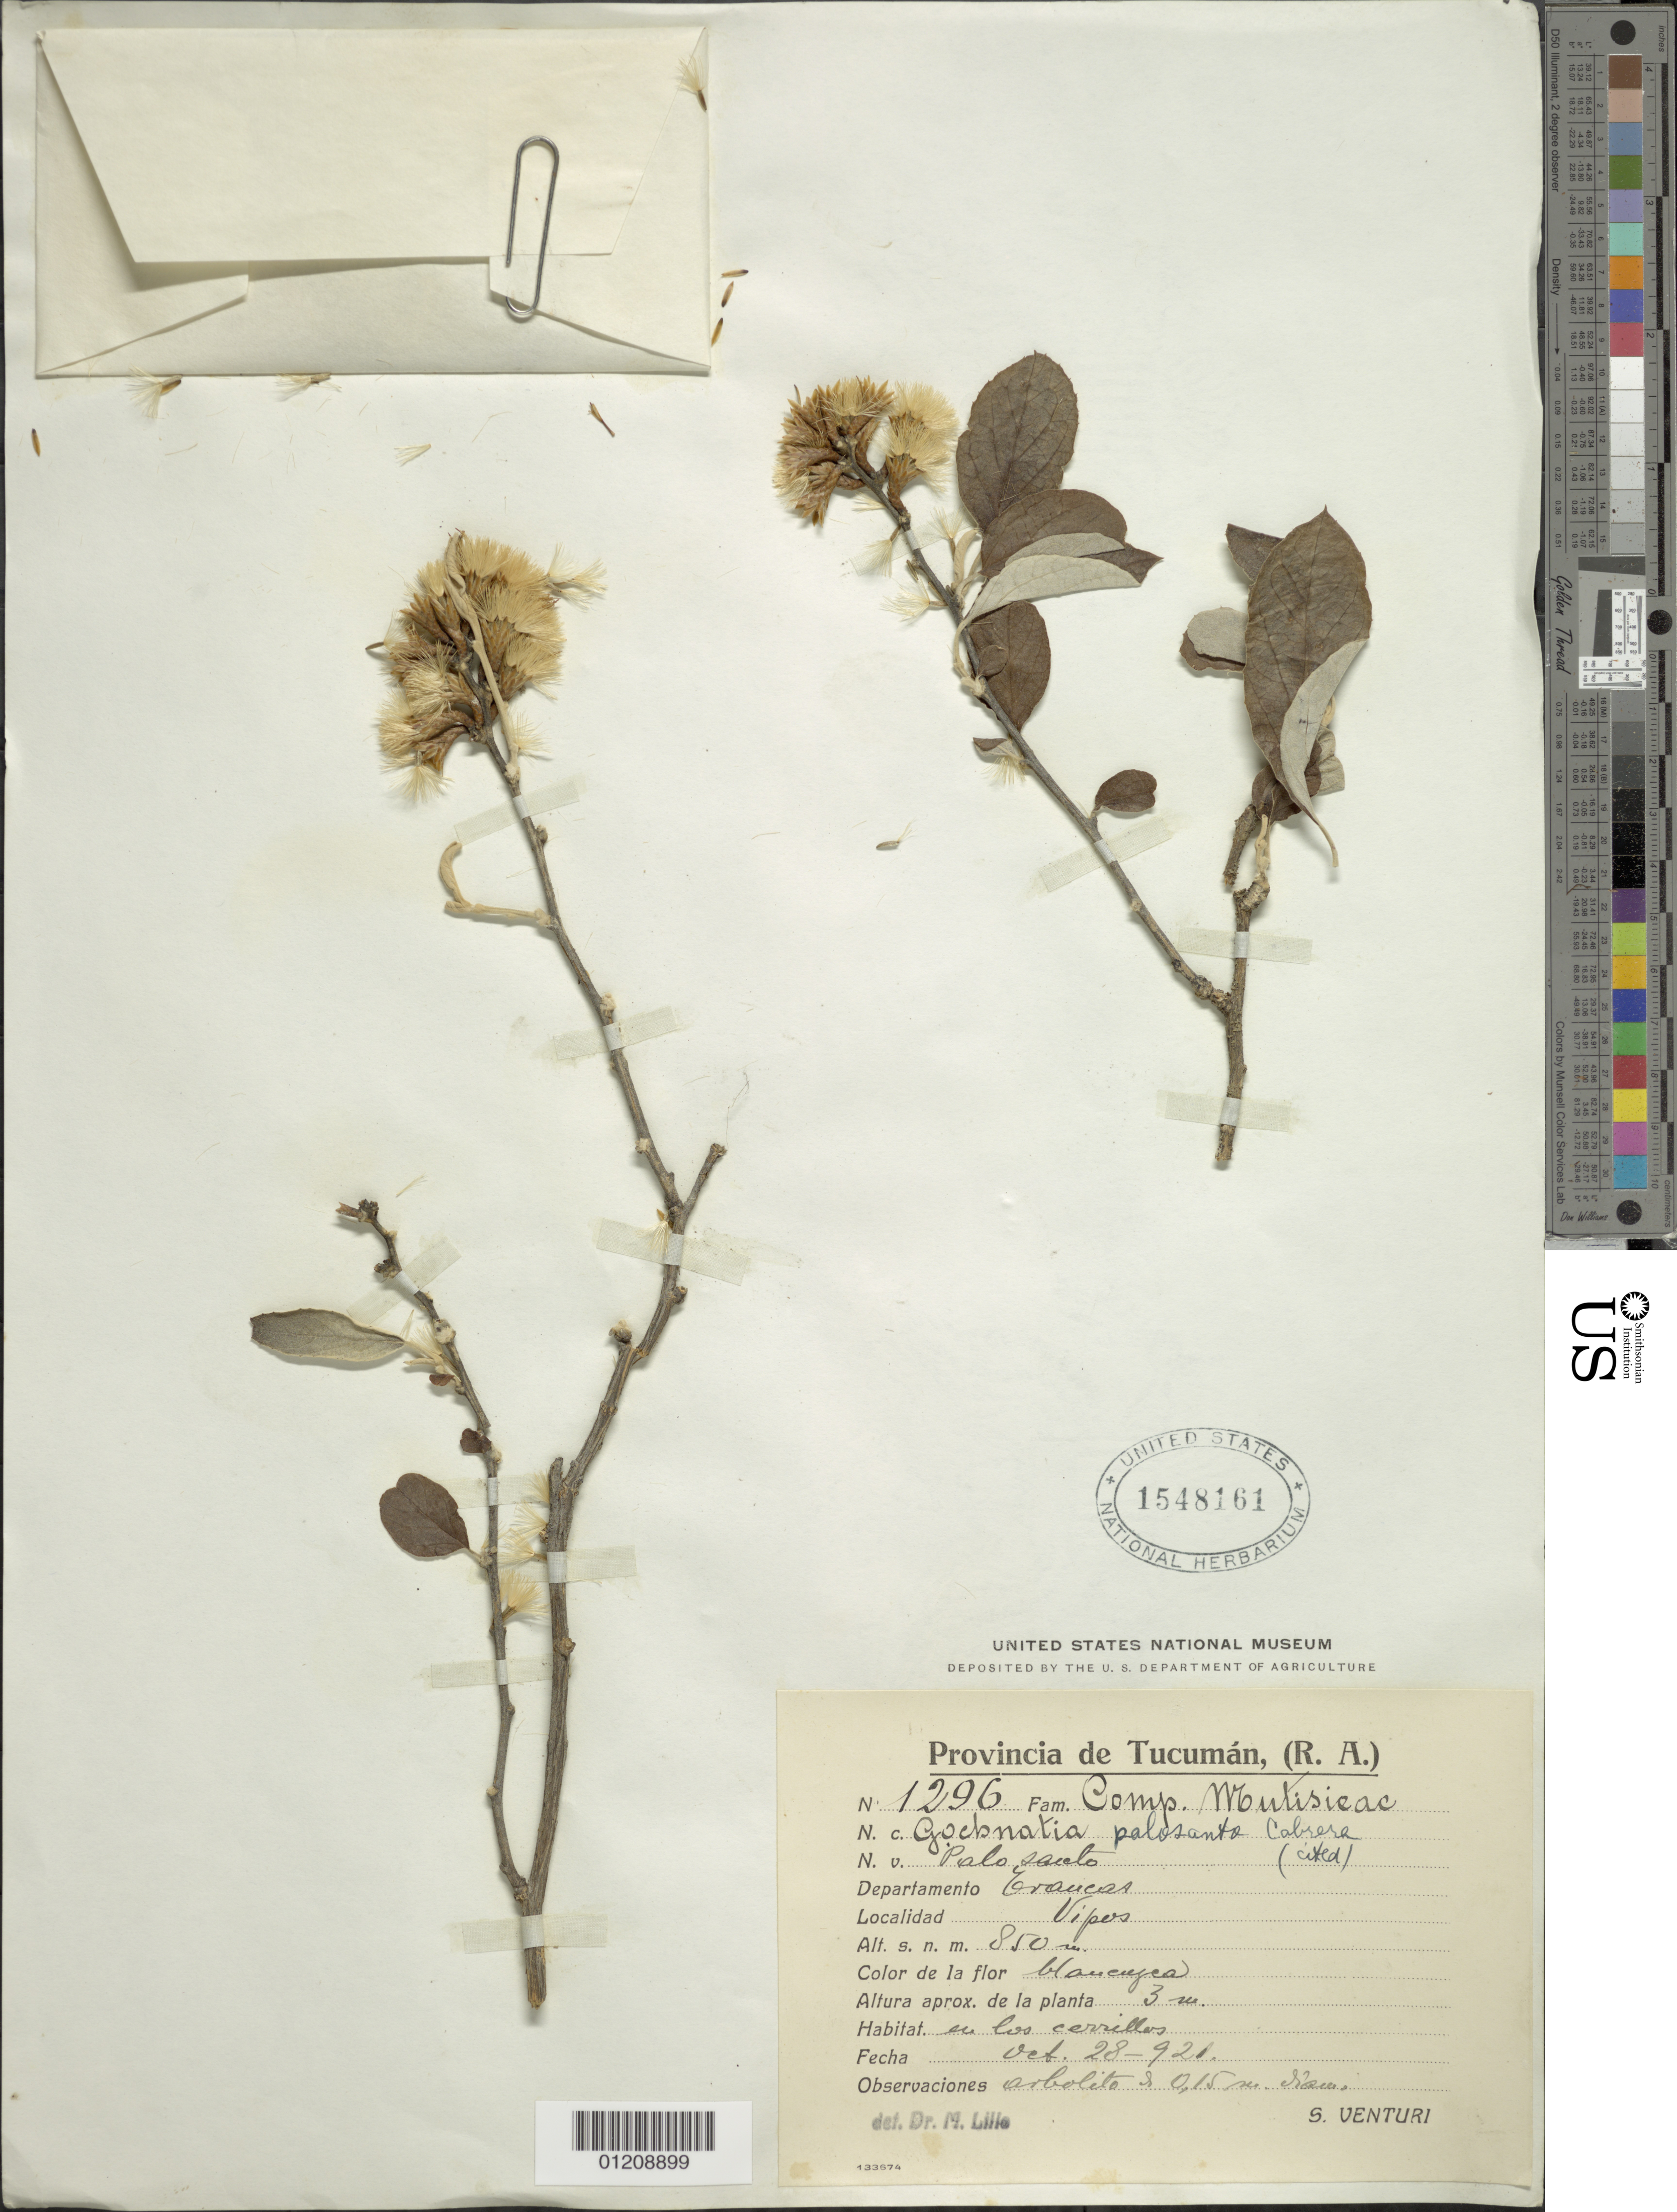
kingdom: Plantae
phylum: Tracheophyta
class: Magnoliopsida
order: Asterales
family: Asteraceae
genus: Gochnatia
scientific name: Gochnatia palosanto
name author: Cabrera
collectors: S. Venturi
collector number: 1296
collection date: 1921-10-28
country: Argentina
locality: Craucas, Vipos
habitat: in los creeillos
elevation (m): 850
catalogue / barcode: US 1548161